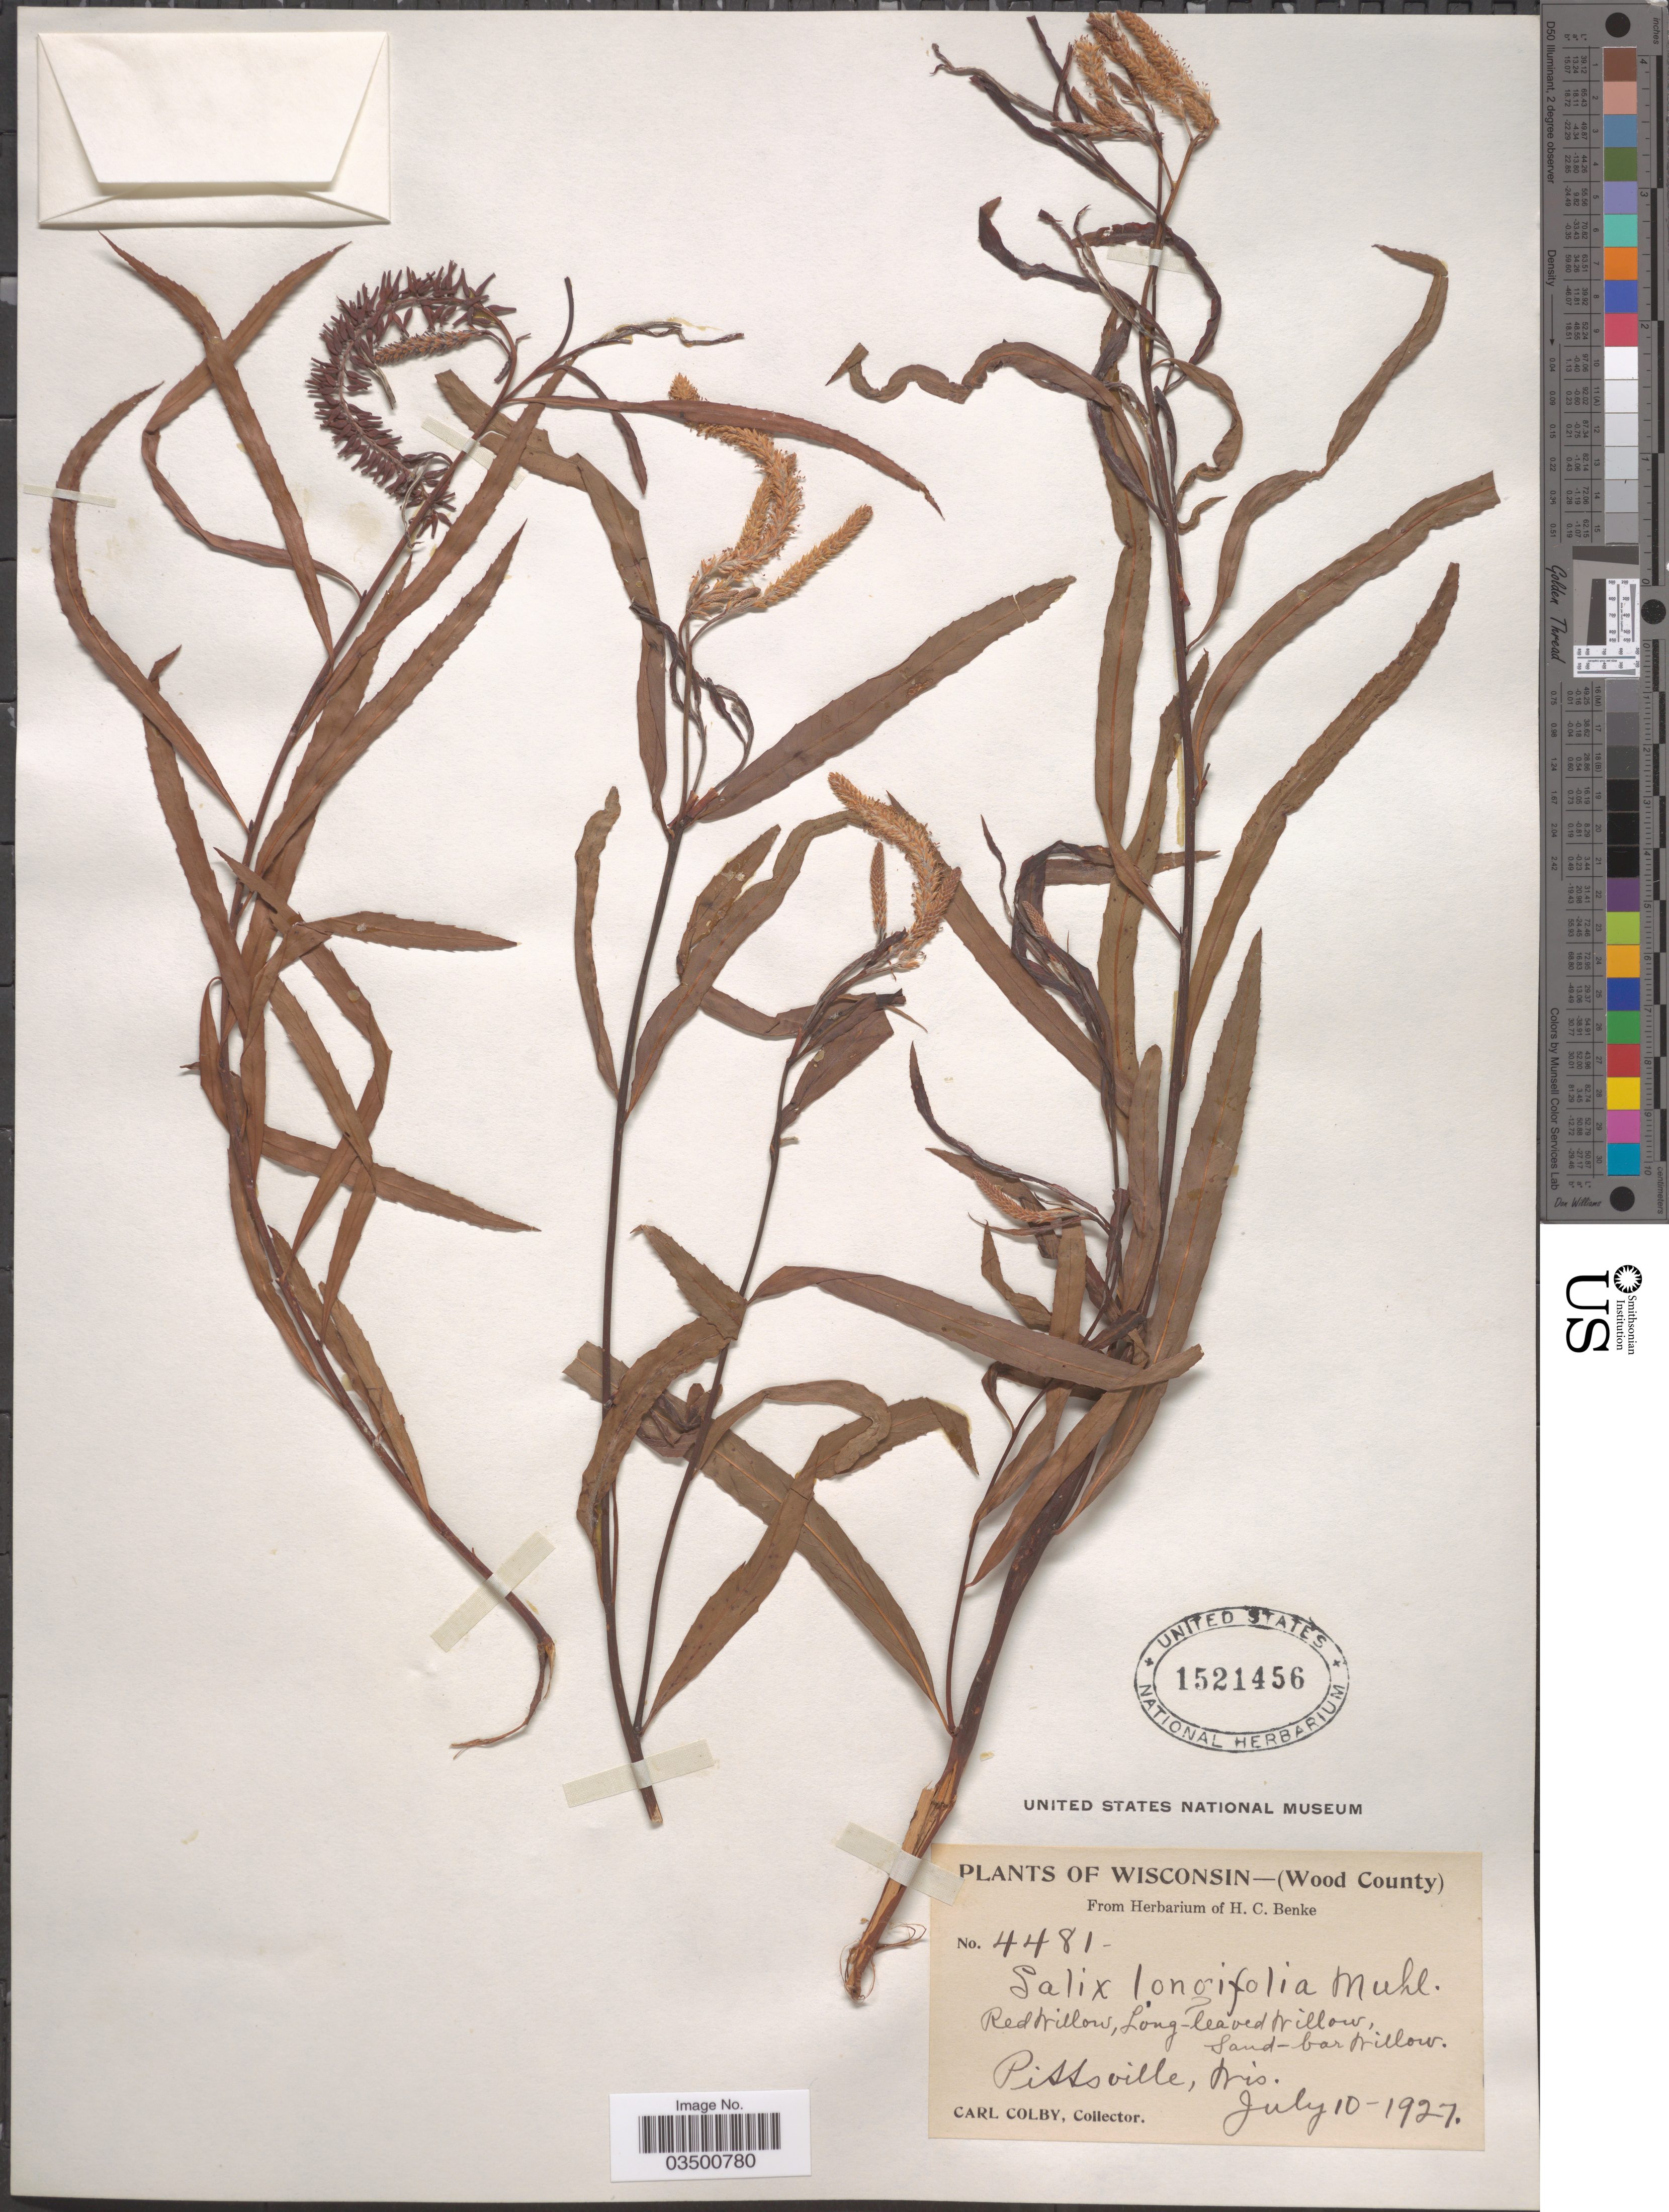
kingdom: Plantae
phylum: Tracheophyta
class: Magnoliopsida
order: Malpighiales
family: Salicaceae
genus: Salix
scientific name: Salix interior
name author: Rowlee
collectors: C. Colby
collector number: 4481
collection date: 1927-07-10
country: United States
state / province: Wisconsin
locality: (Wood County). Pittsville.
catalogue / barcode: US 1521456